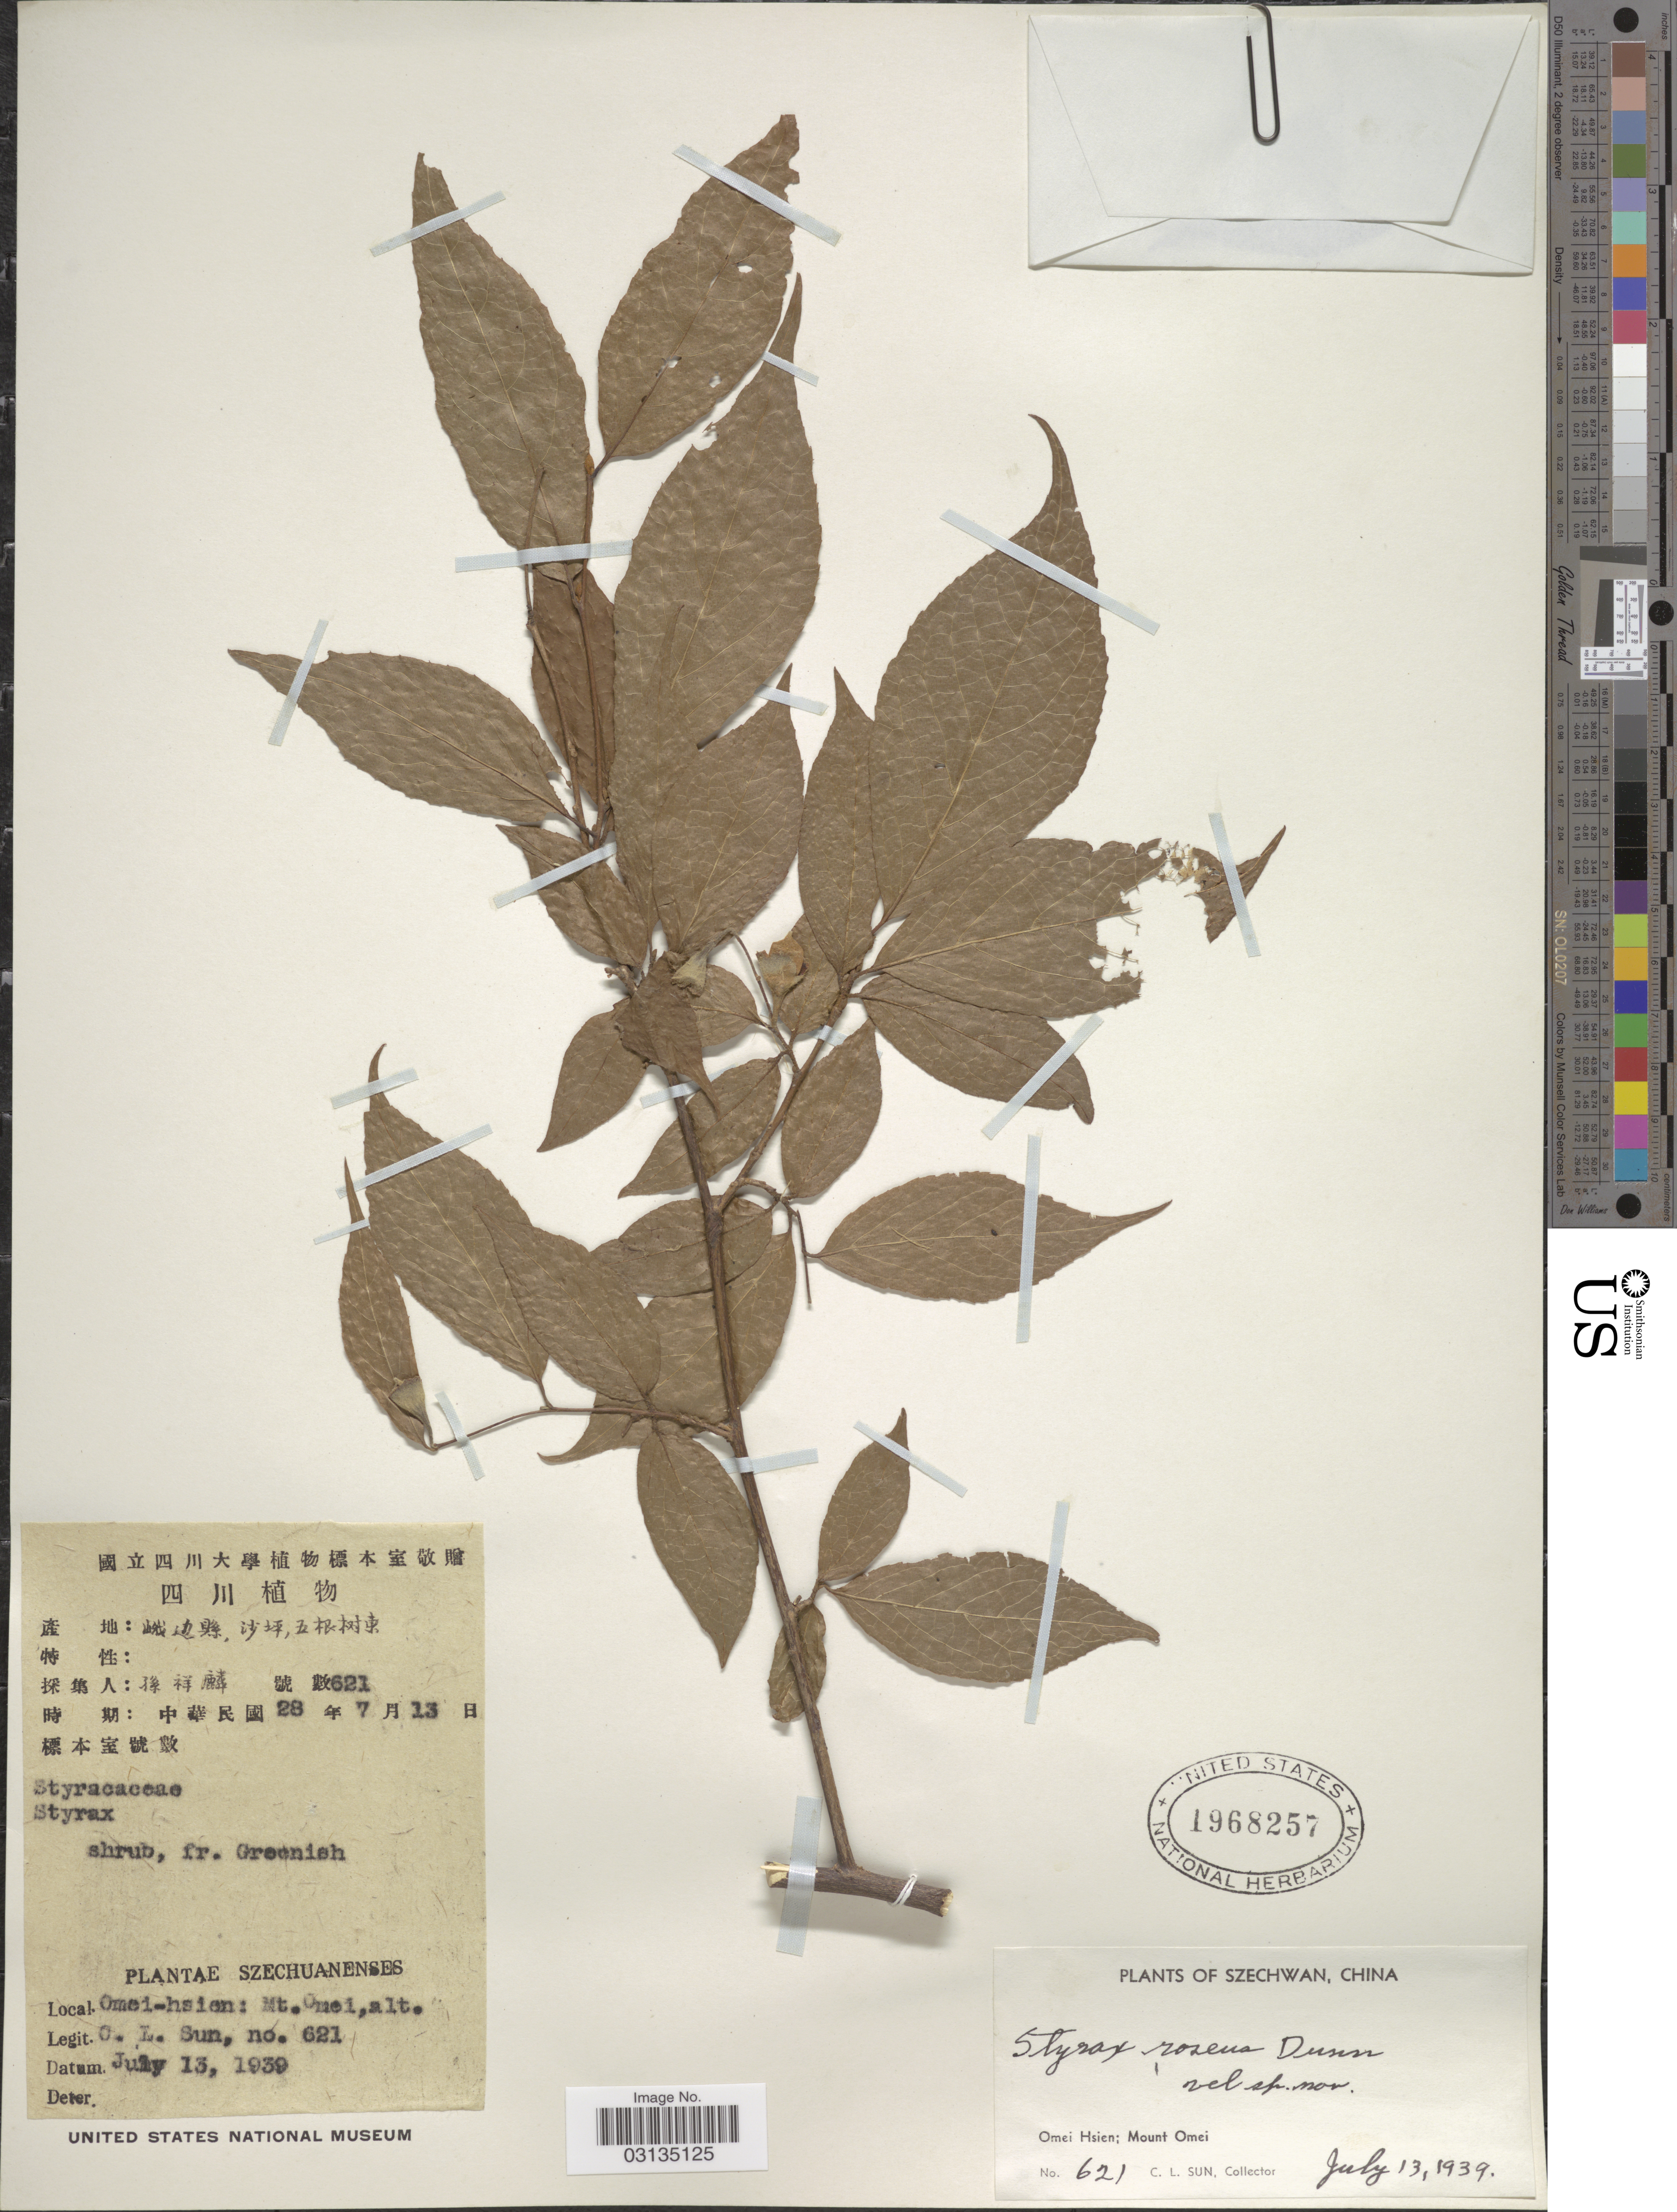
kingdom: Plantae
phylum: Tracheophyta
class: Magnoliopsida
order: Ericales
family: Styracaceae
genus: Styrax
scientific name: Styrax roseus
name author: Dunn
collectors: C. Sun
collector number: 621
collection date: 1939-07-13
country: China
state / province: Sichuan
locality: Szechwan, China, Omei Hsien; Mount Omei.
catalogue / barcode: US 1968257